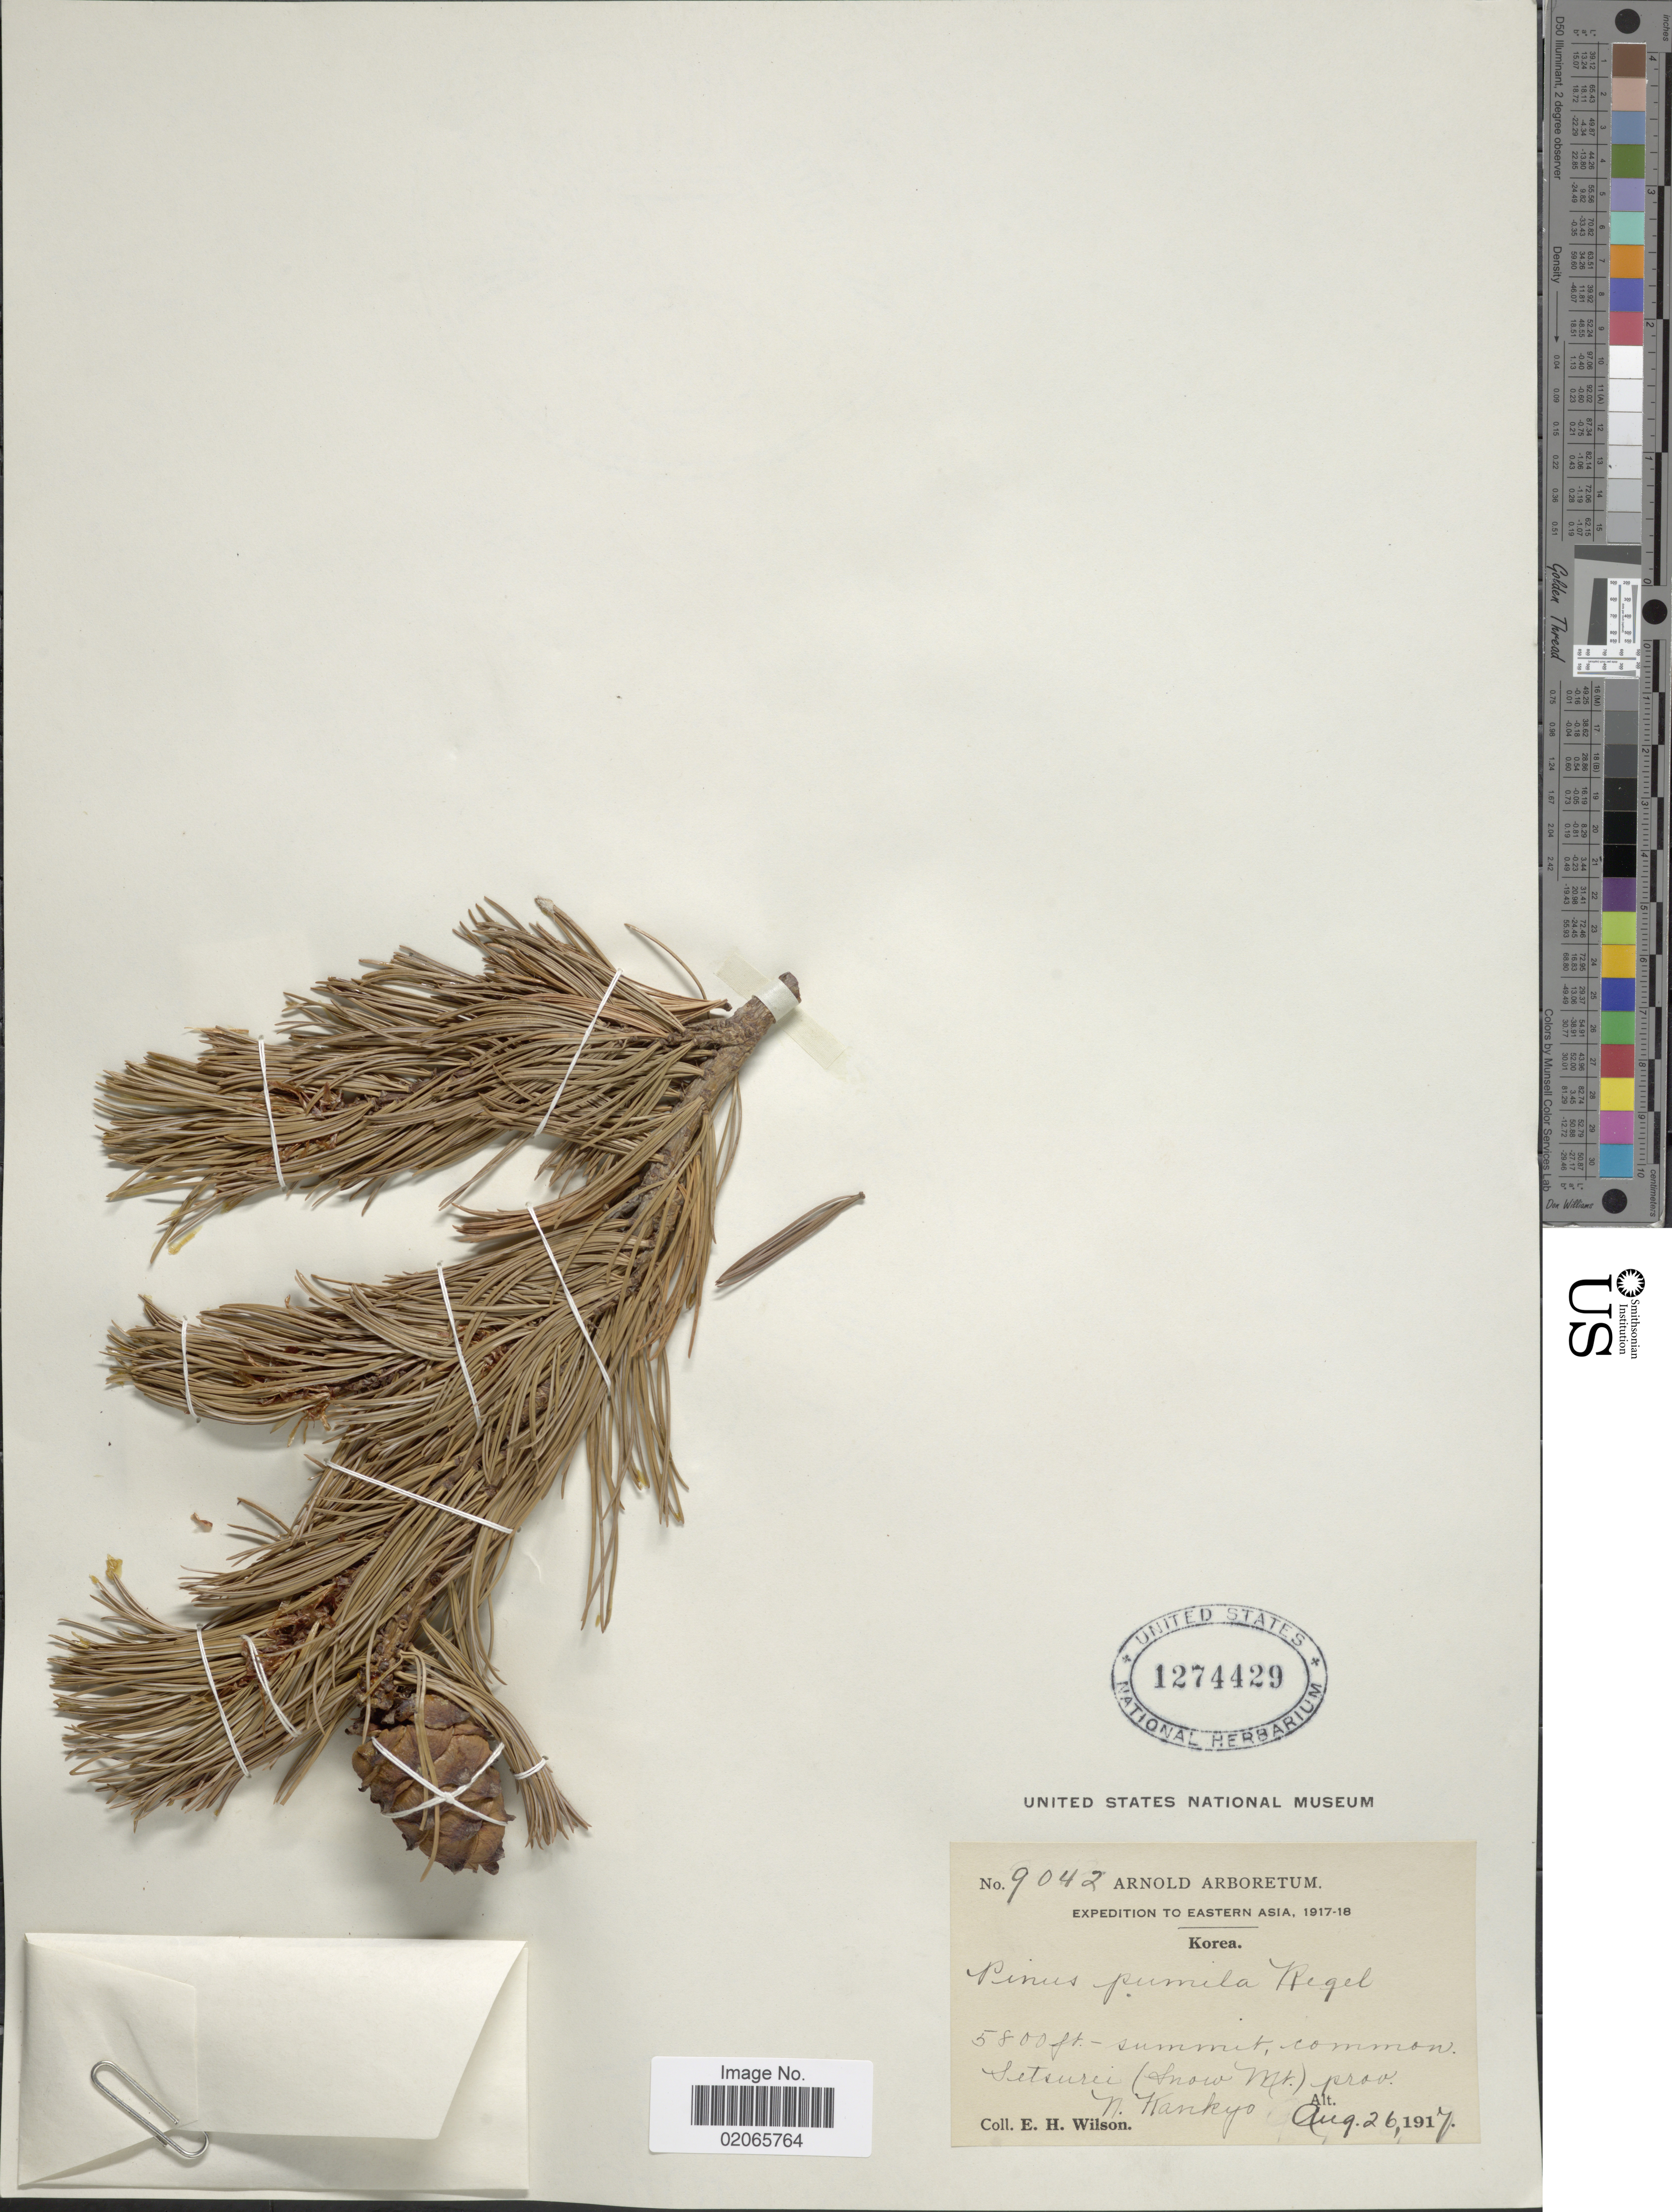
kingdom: Plantae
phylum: Tracheophyta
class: Pinopsida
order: Pinales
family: Pinaceae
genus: Pinus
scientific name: Pinus pumila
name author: (Pall.) Regel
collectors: E. Wilson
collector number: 9042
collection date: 1917-08-26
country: North Korea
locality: Eastern Asia, Setsurei (Snow Mt.) prov. N. Kankyo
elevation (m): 1768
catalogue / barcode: US 1274429